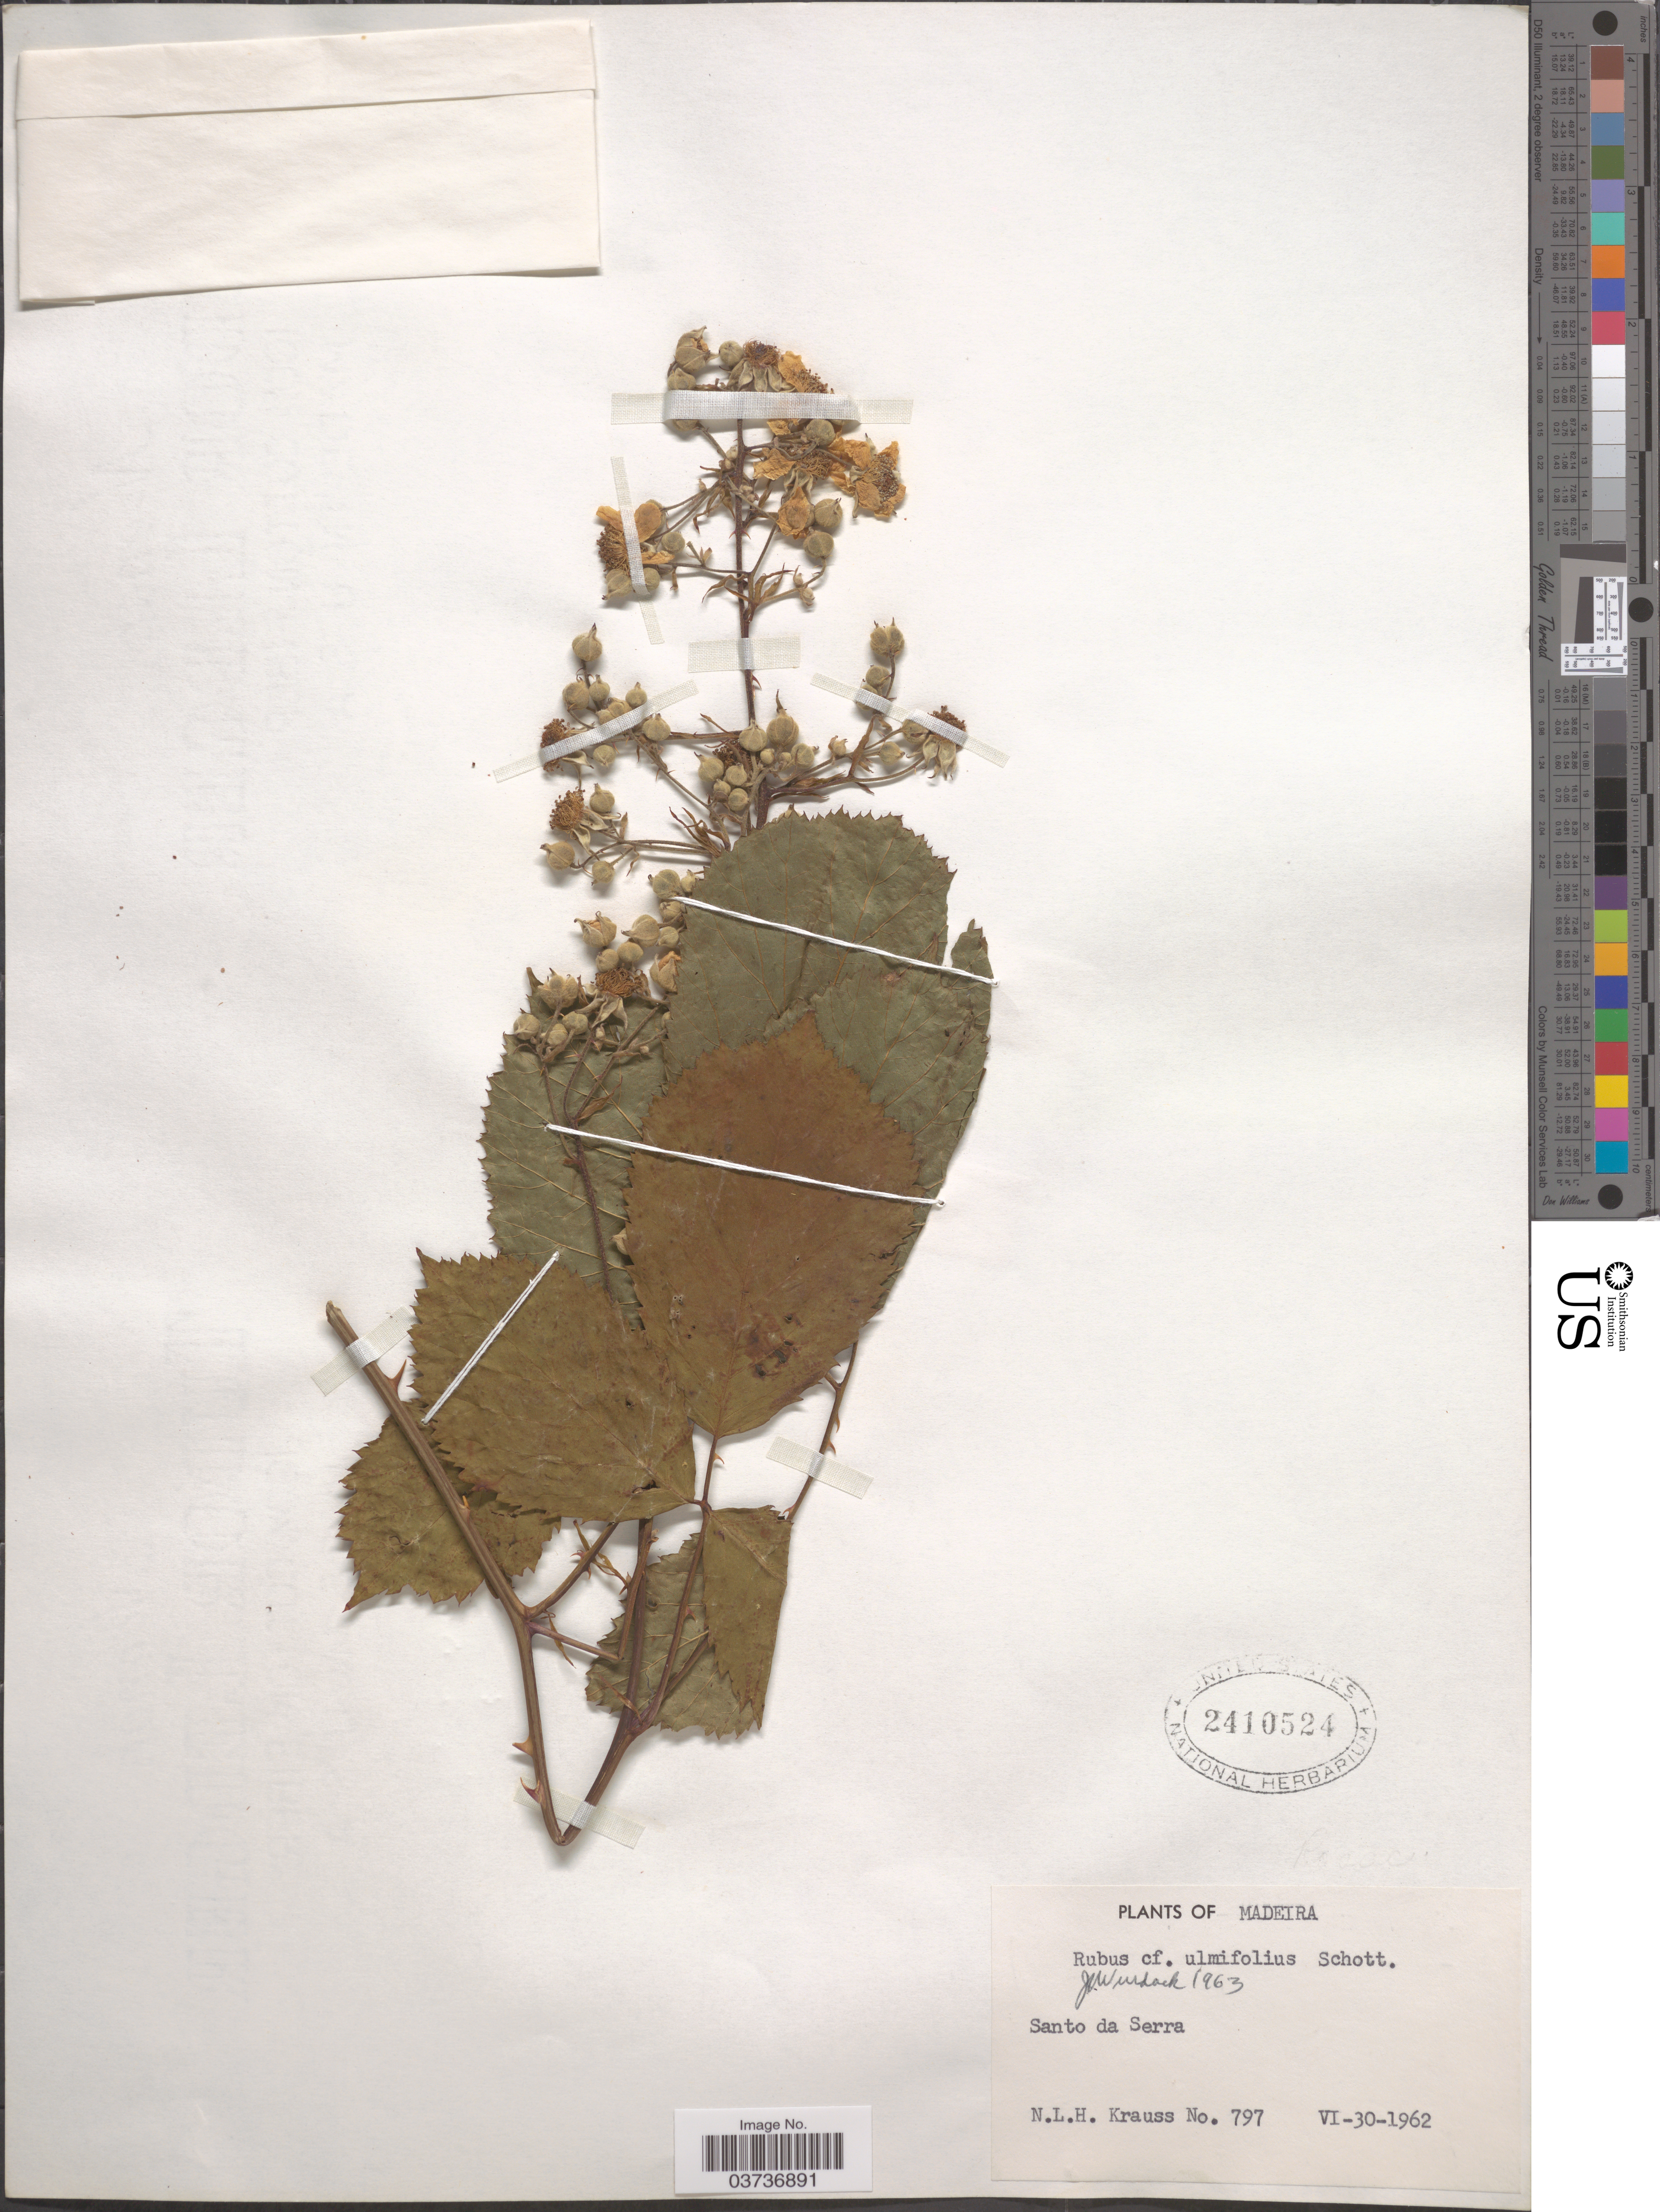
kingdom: Plantae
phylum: Tracheophyta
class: Magnoliopsida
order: Rosales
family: Rosaceae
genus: Rubus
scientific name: Rubus ulmifolius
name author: Schott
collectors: N. Krauss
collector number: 797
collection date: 1962-06-30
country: Portugal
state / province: Madeira (Aut. Reg.)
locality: Santo da Serra.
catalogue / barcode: US 2410524